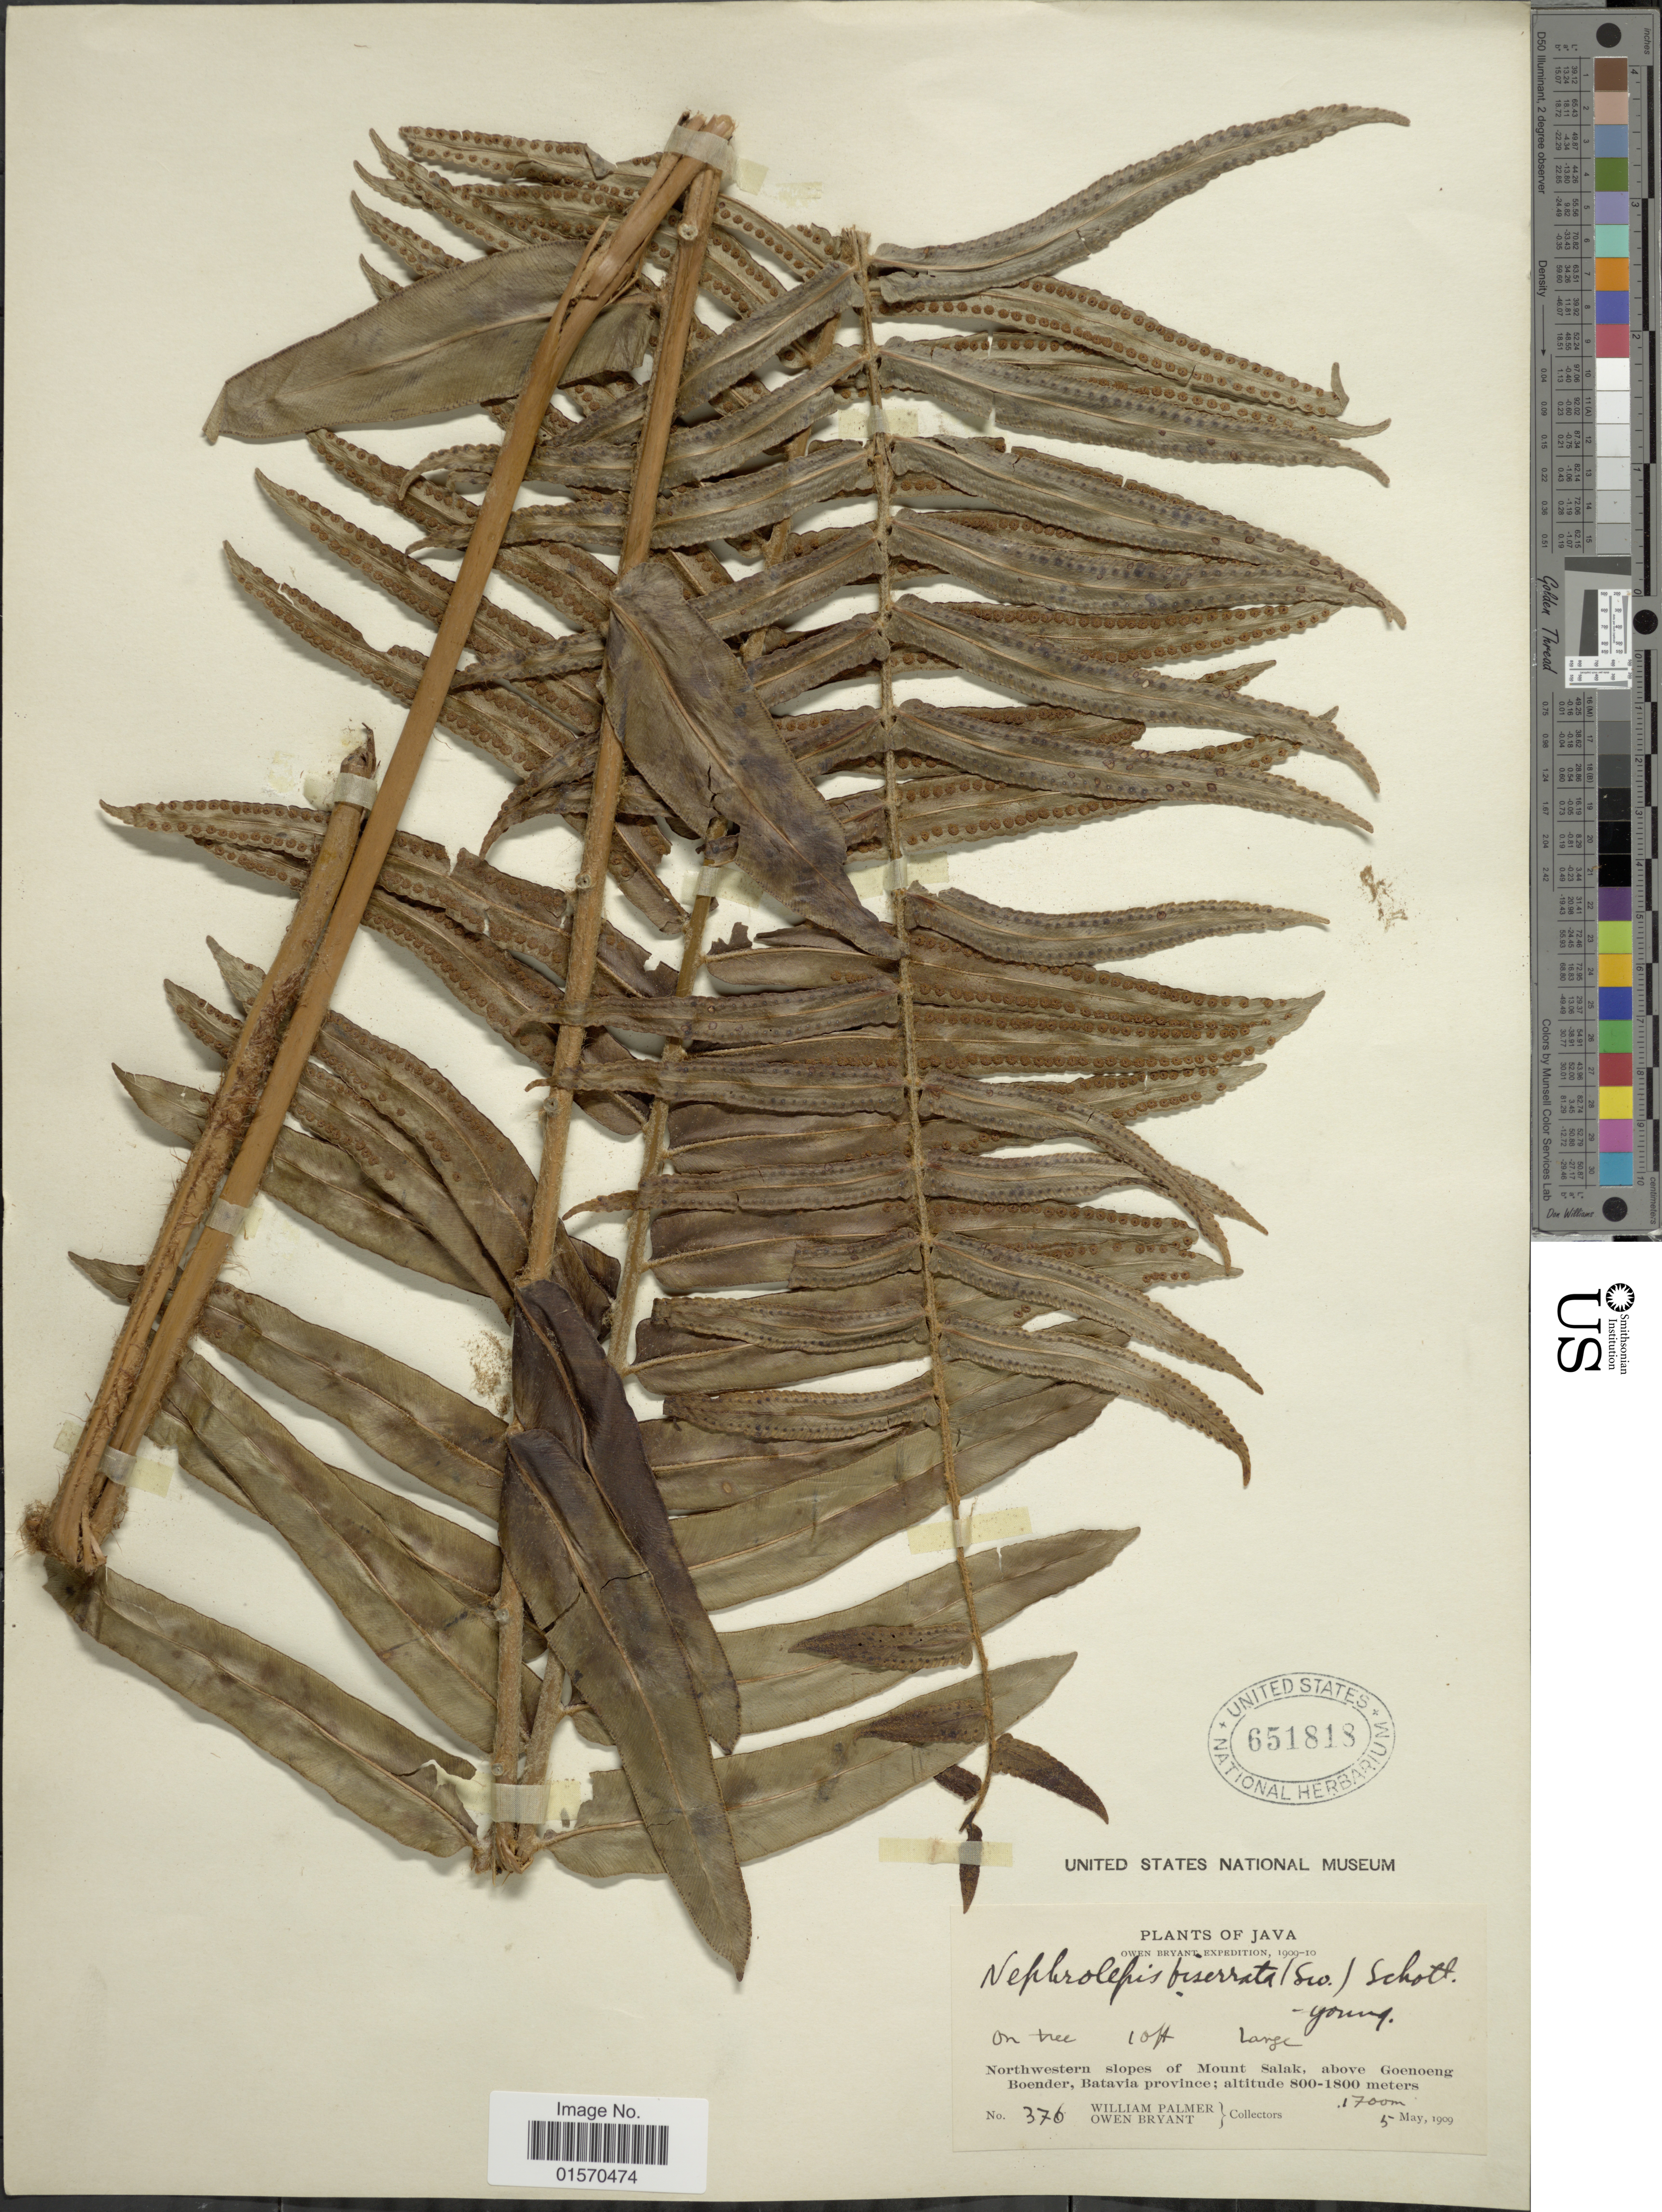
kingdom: Plantae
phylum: Tracheophyta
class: Polypodiopsida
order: Polypodiales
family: Nephrolepidaceae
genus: Nephrolepis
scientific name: Nephrolepis biserrata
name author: (Sw.) Schott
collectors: W. Palmer & O. Bryant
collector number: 376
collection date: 1909-05-05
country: Indonesia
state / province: Java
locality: Northwestern slopes of Mount Salak, above Goenoeng Boender, Batavia province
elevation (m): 1700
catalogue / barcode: US 651818